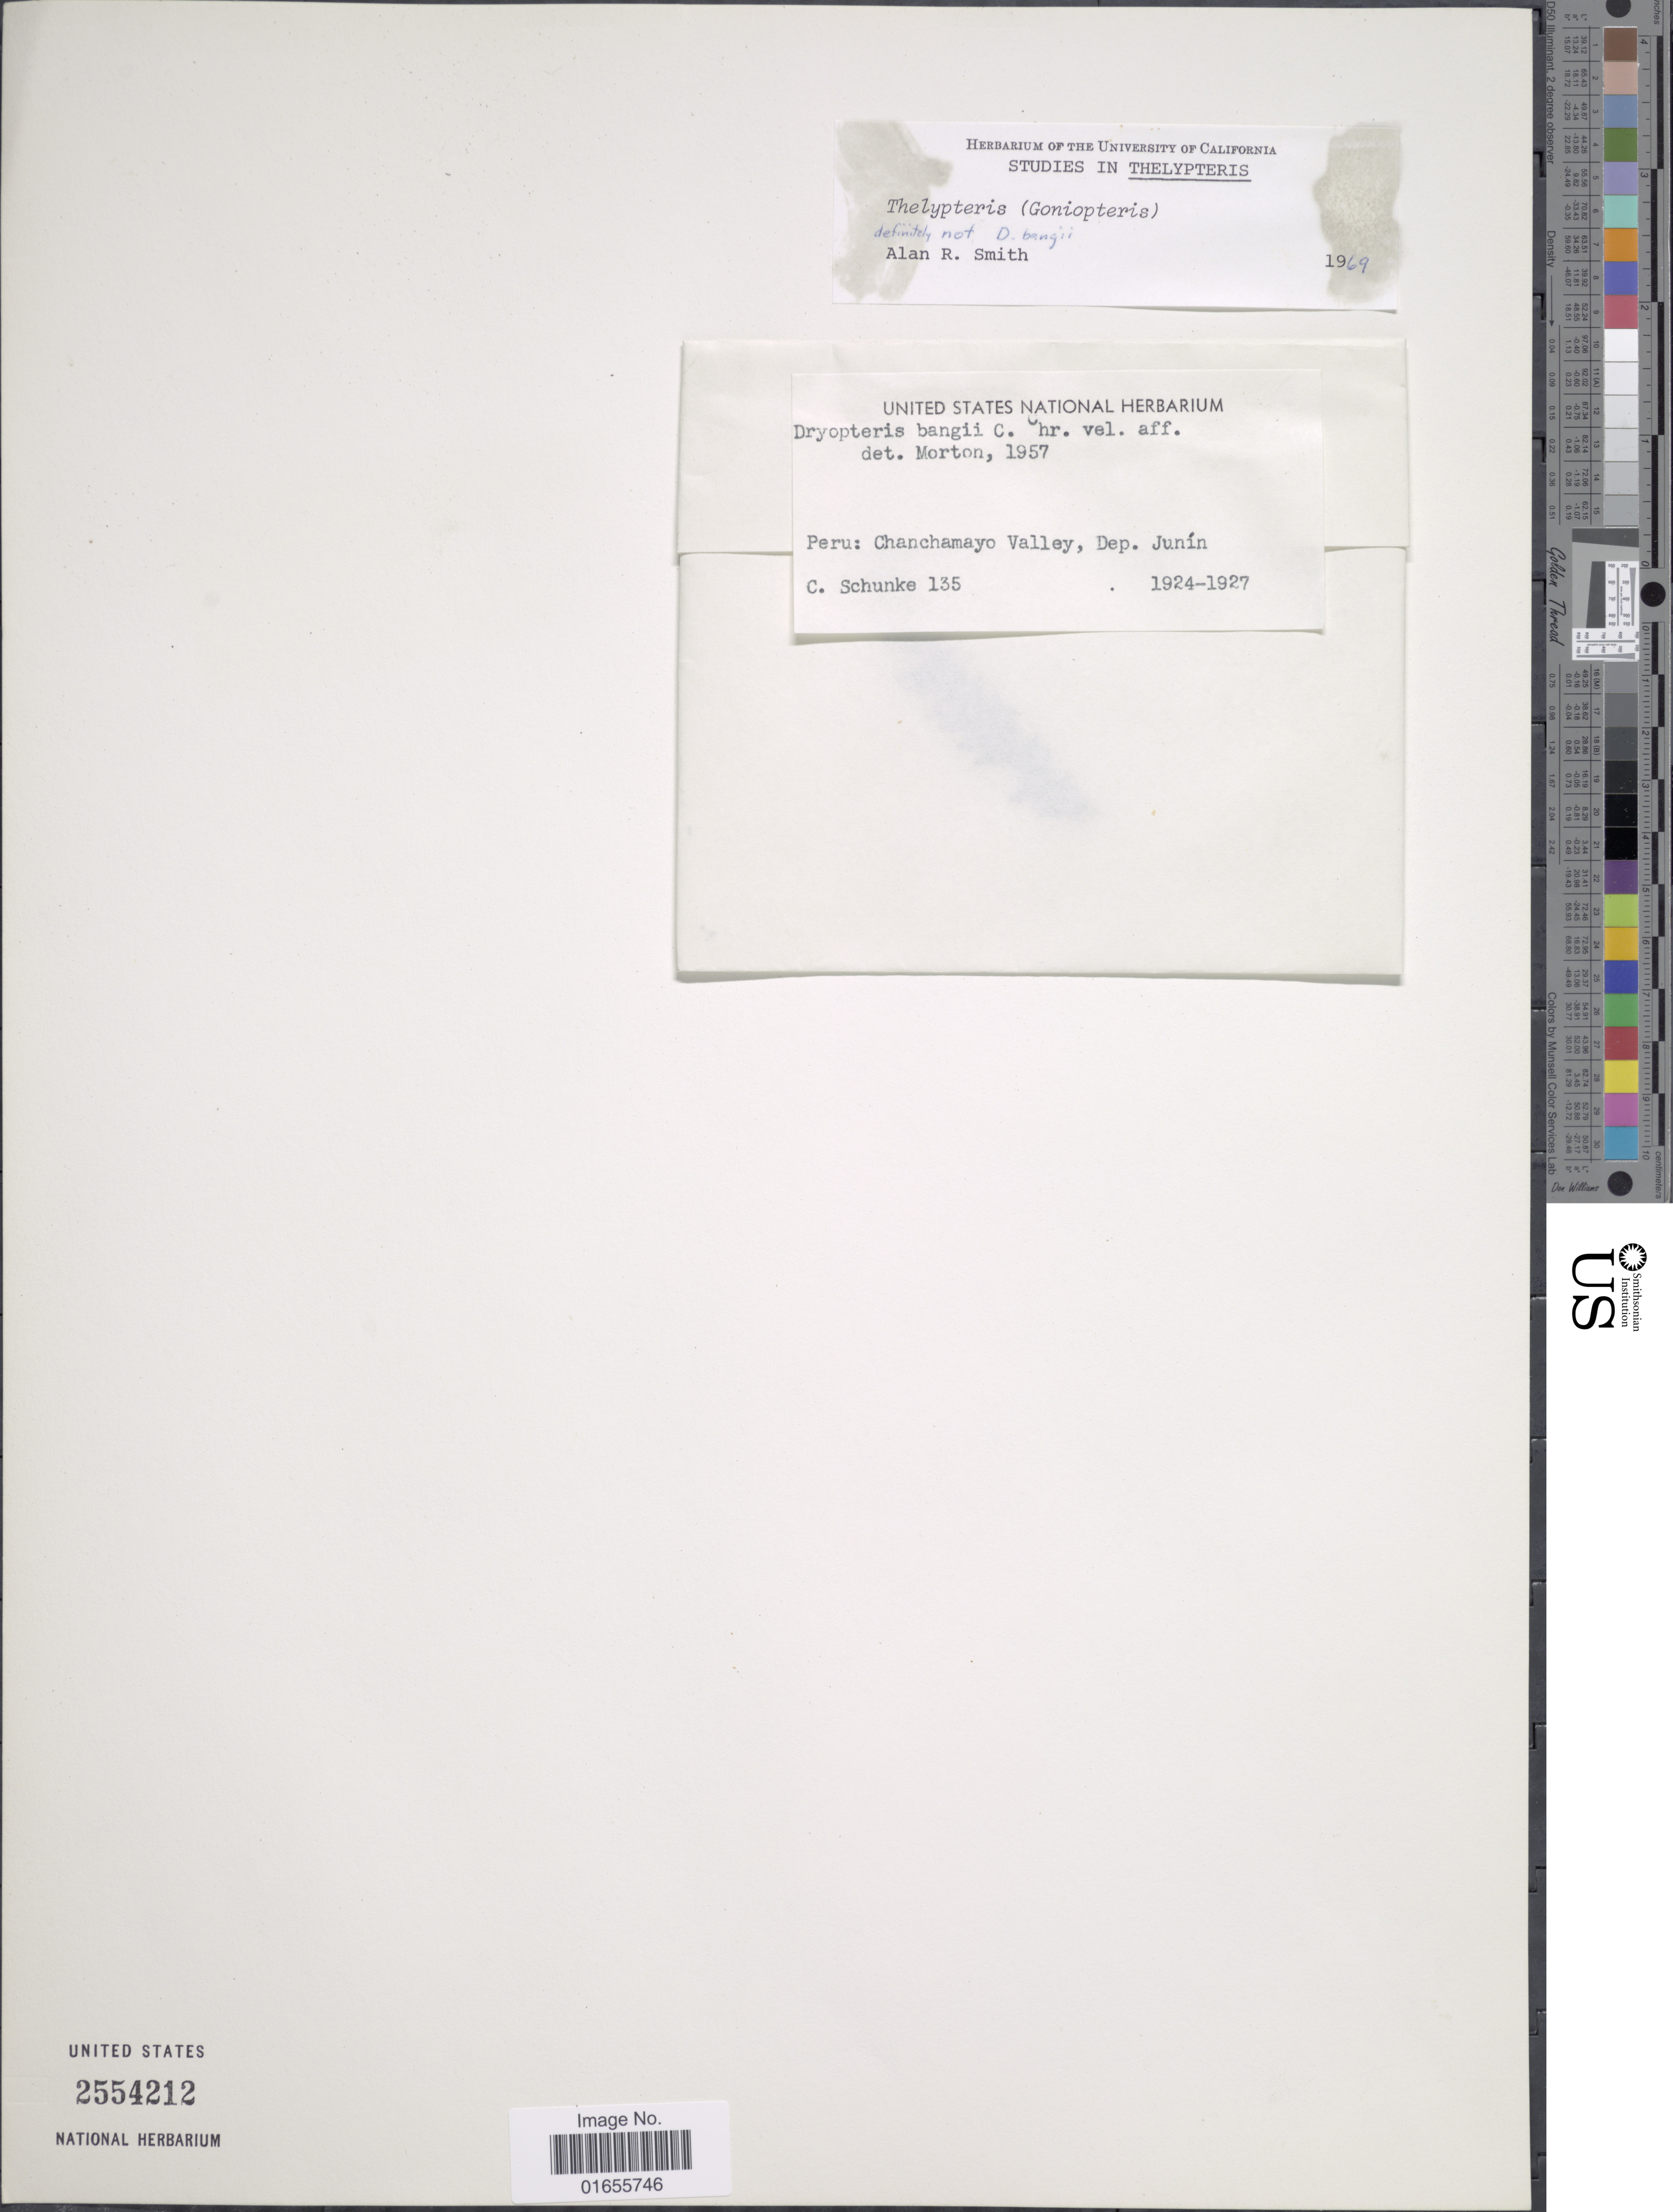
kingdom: Plantae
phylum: Tracheophyta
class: Polypodiopsida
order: Polypodiales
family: Thelypteridaceae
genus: Goniopteris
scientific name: Goniopteris sp.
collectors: C. Schunke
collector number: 135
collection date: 1924/1927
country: Peru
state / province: Junín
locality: Chanchamayo Valley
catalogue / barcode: US 2554212